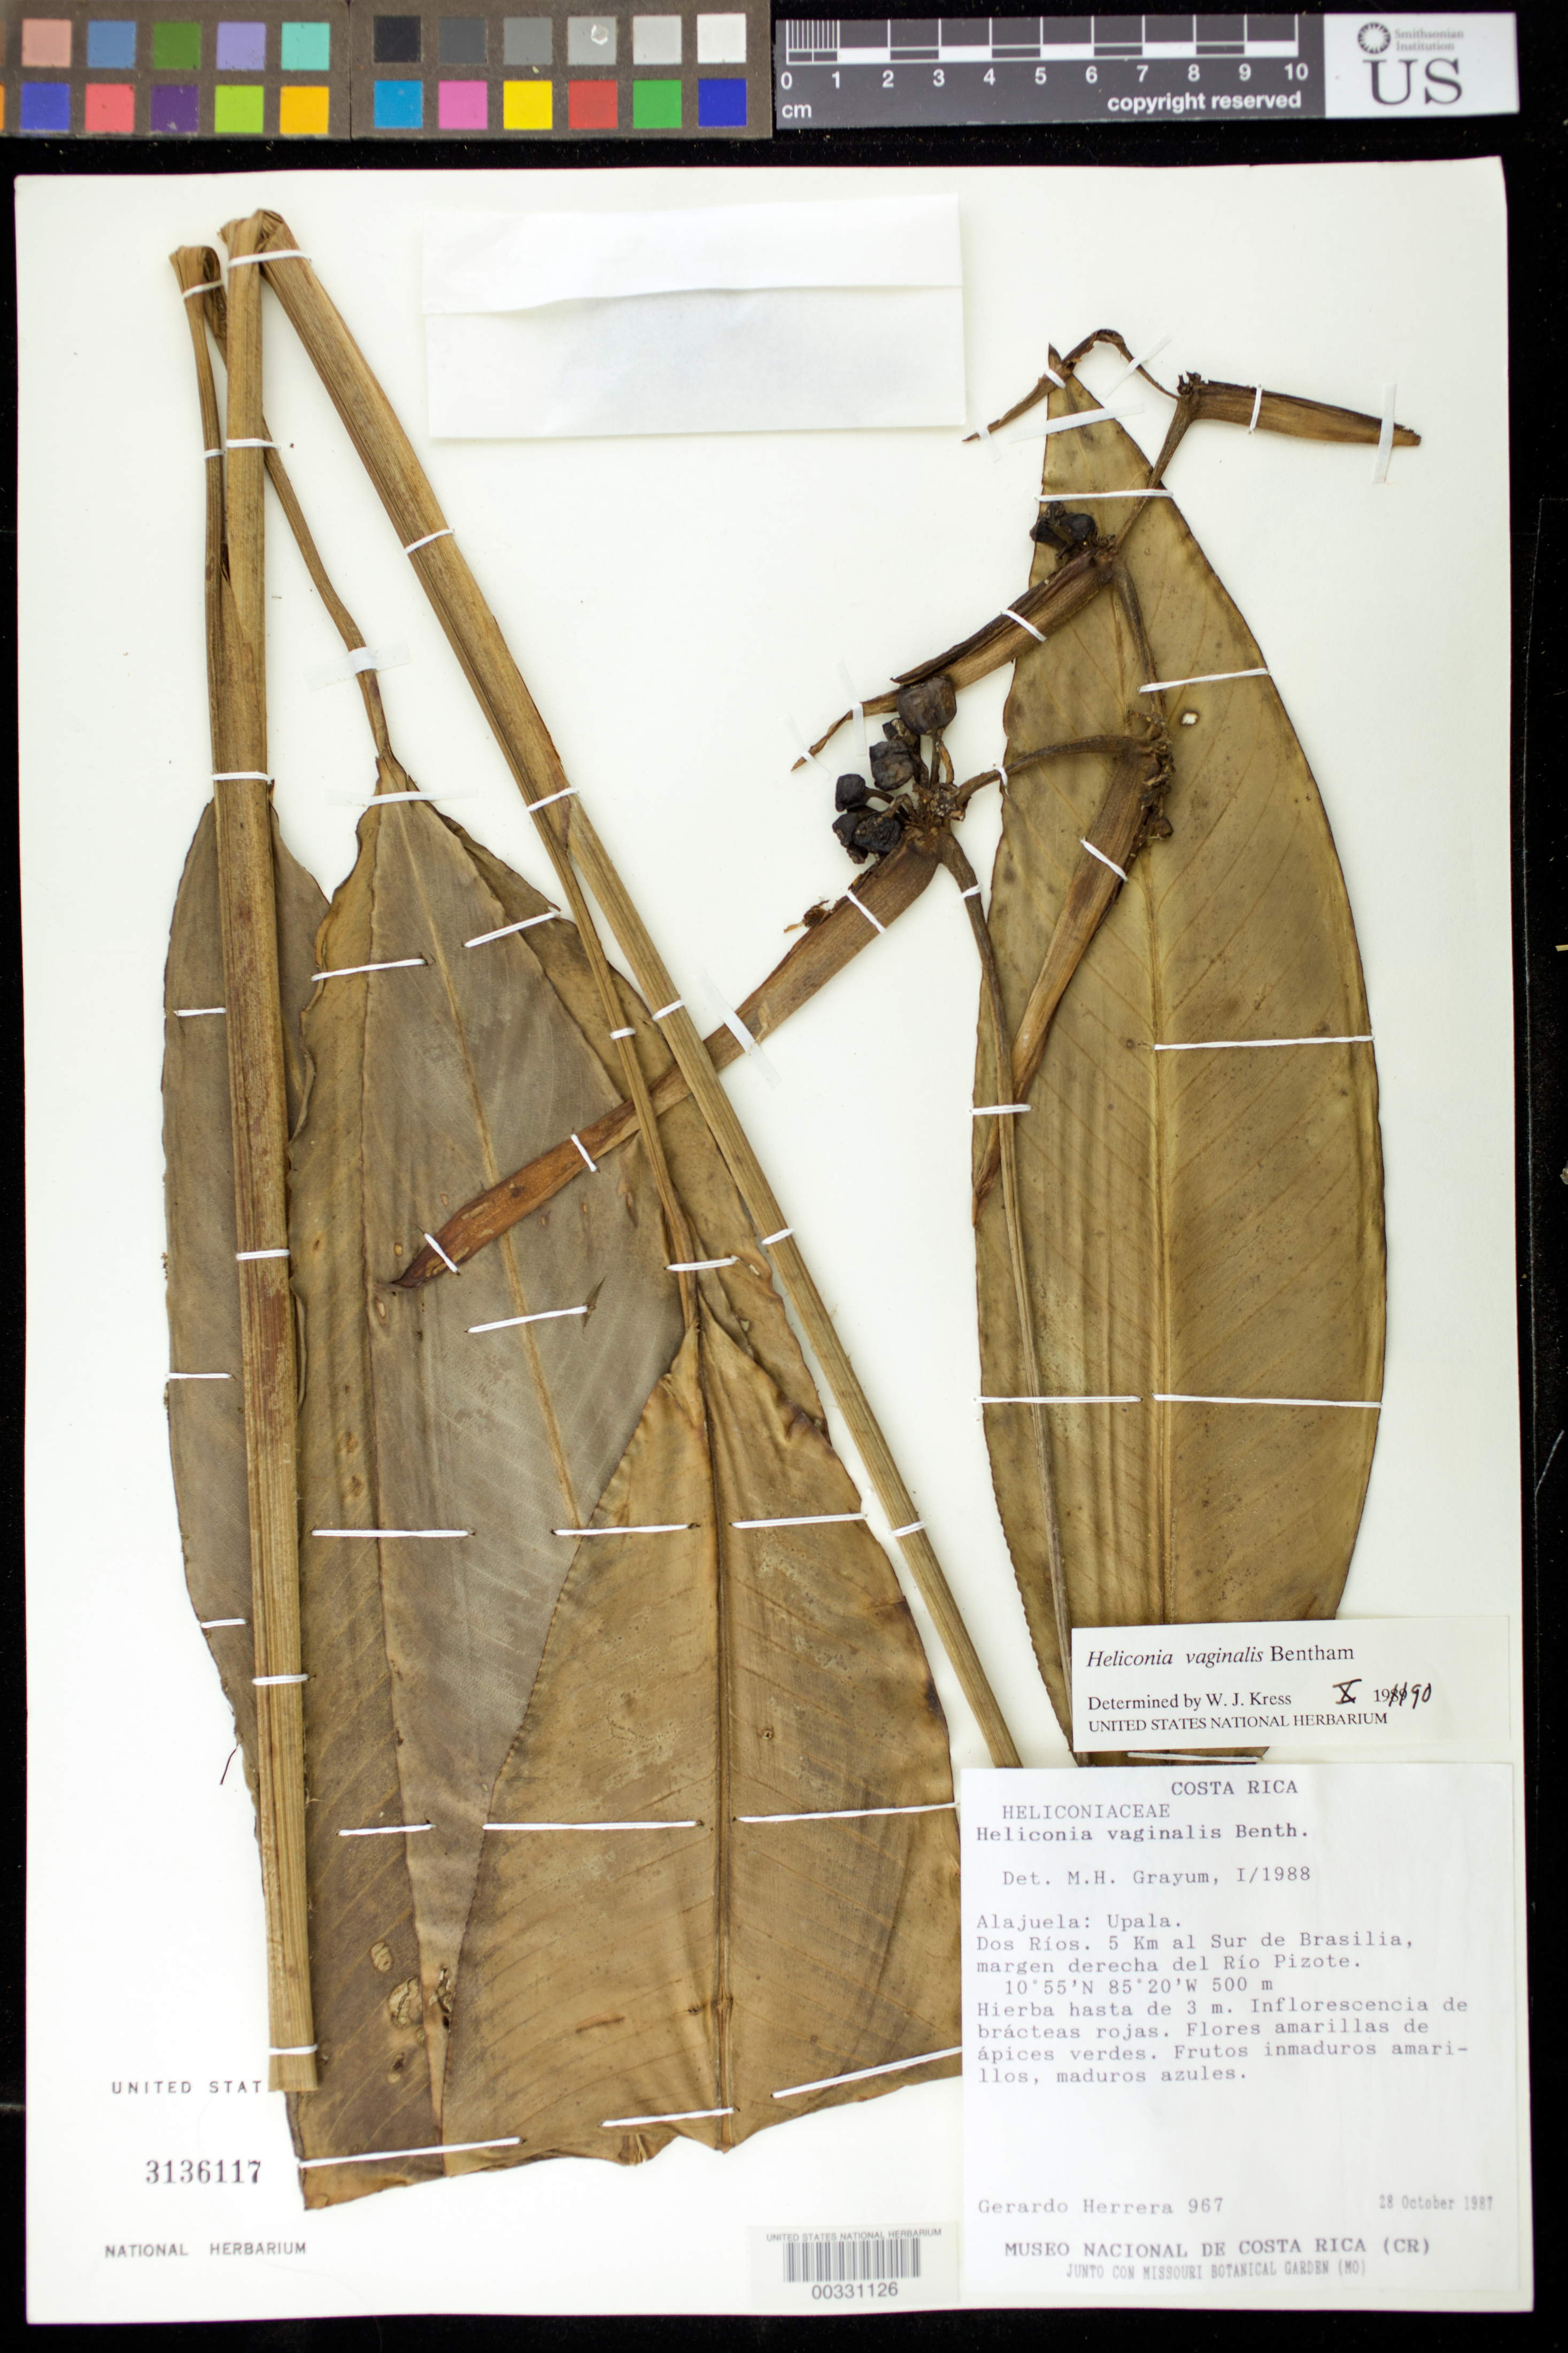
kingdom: Plantae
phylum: Tracheophyta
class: Liliopsida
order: Zingiberales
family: Heliconiaceae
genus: Heliconia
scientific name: Heliconia vaginalis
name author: Benth.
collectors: G. Herrera Ch.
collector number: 967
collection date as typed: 28 Oct 1987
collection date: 1987-10-28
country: Costa Rica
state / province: Alajuela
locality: Upala, Dos Ríos, 5 km S of Brasilia, right bank of Rio Pizote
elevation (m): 500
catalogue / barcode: US 3136117